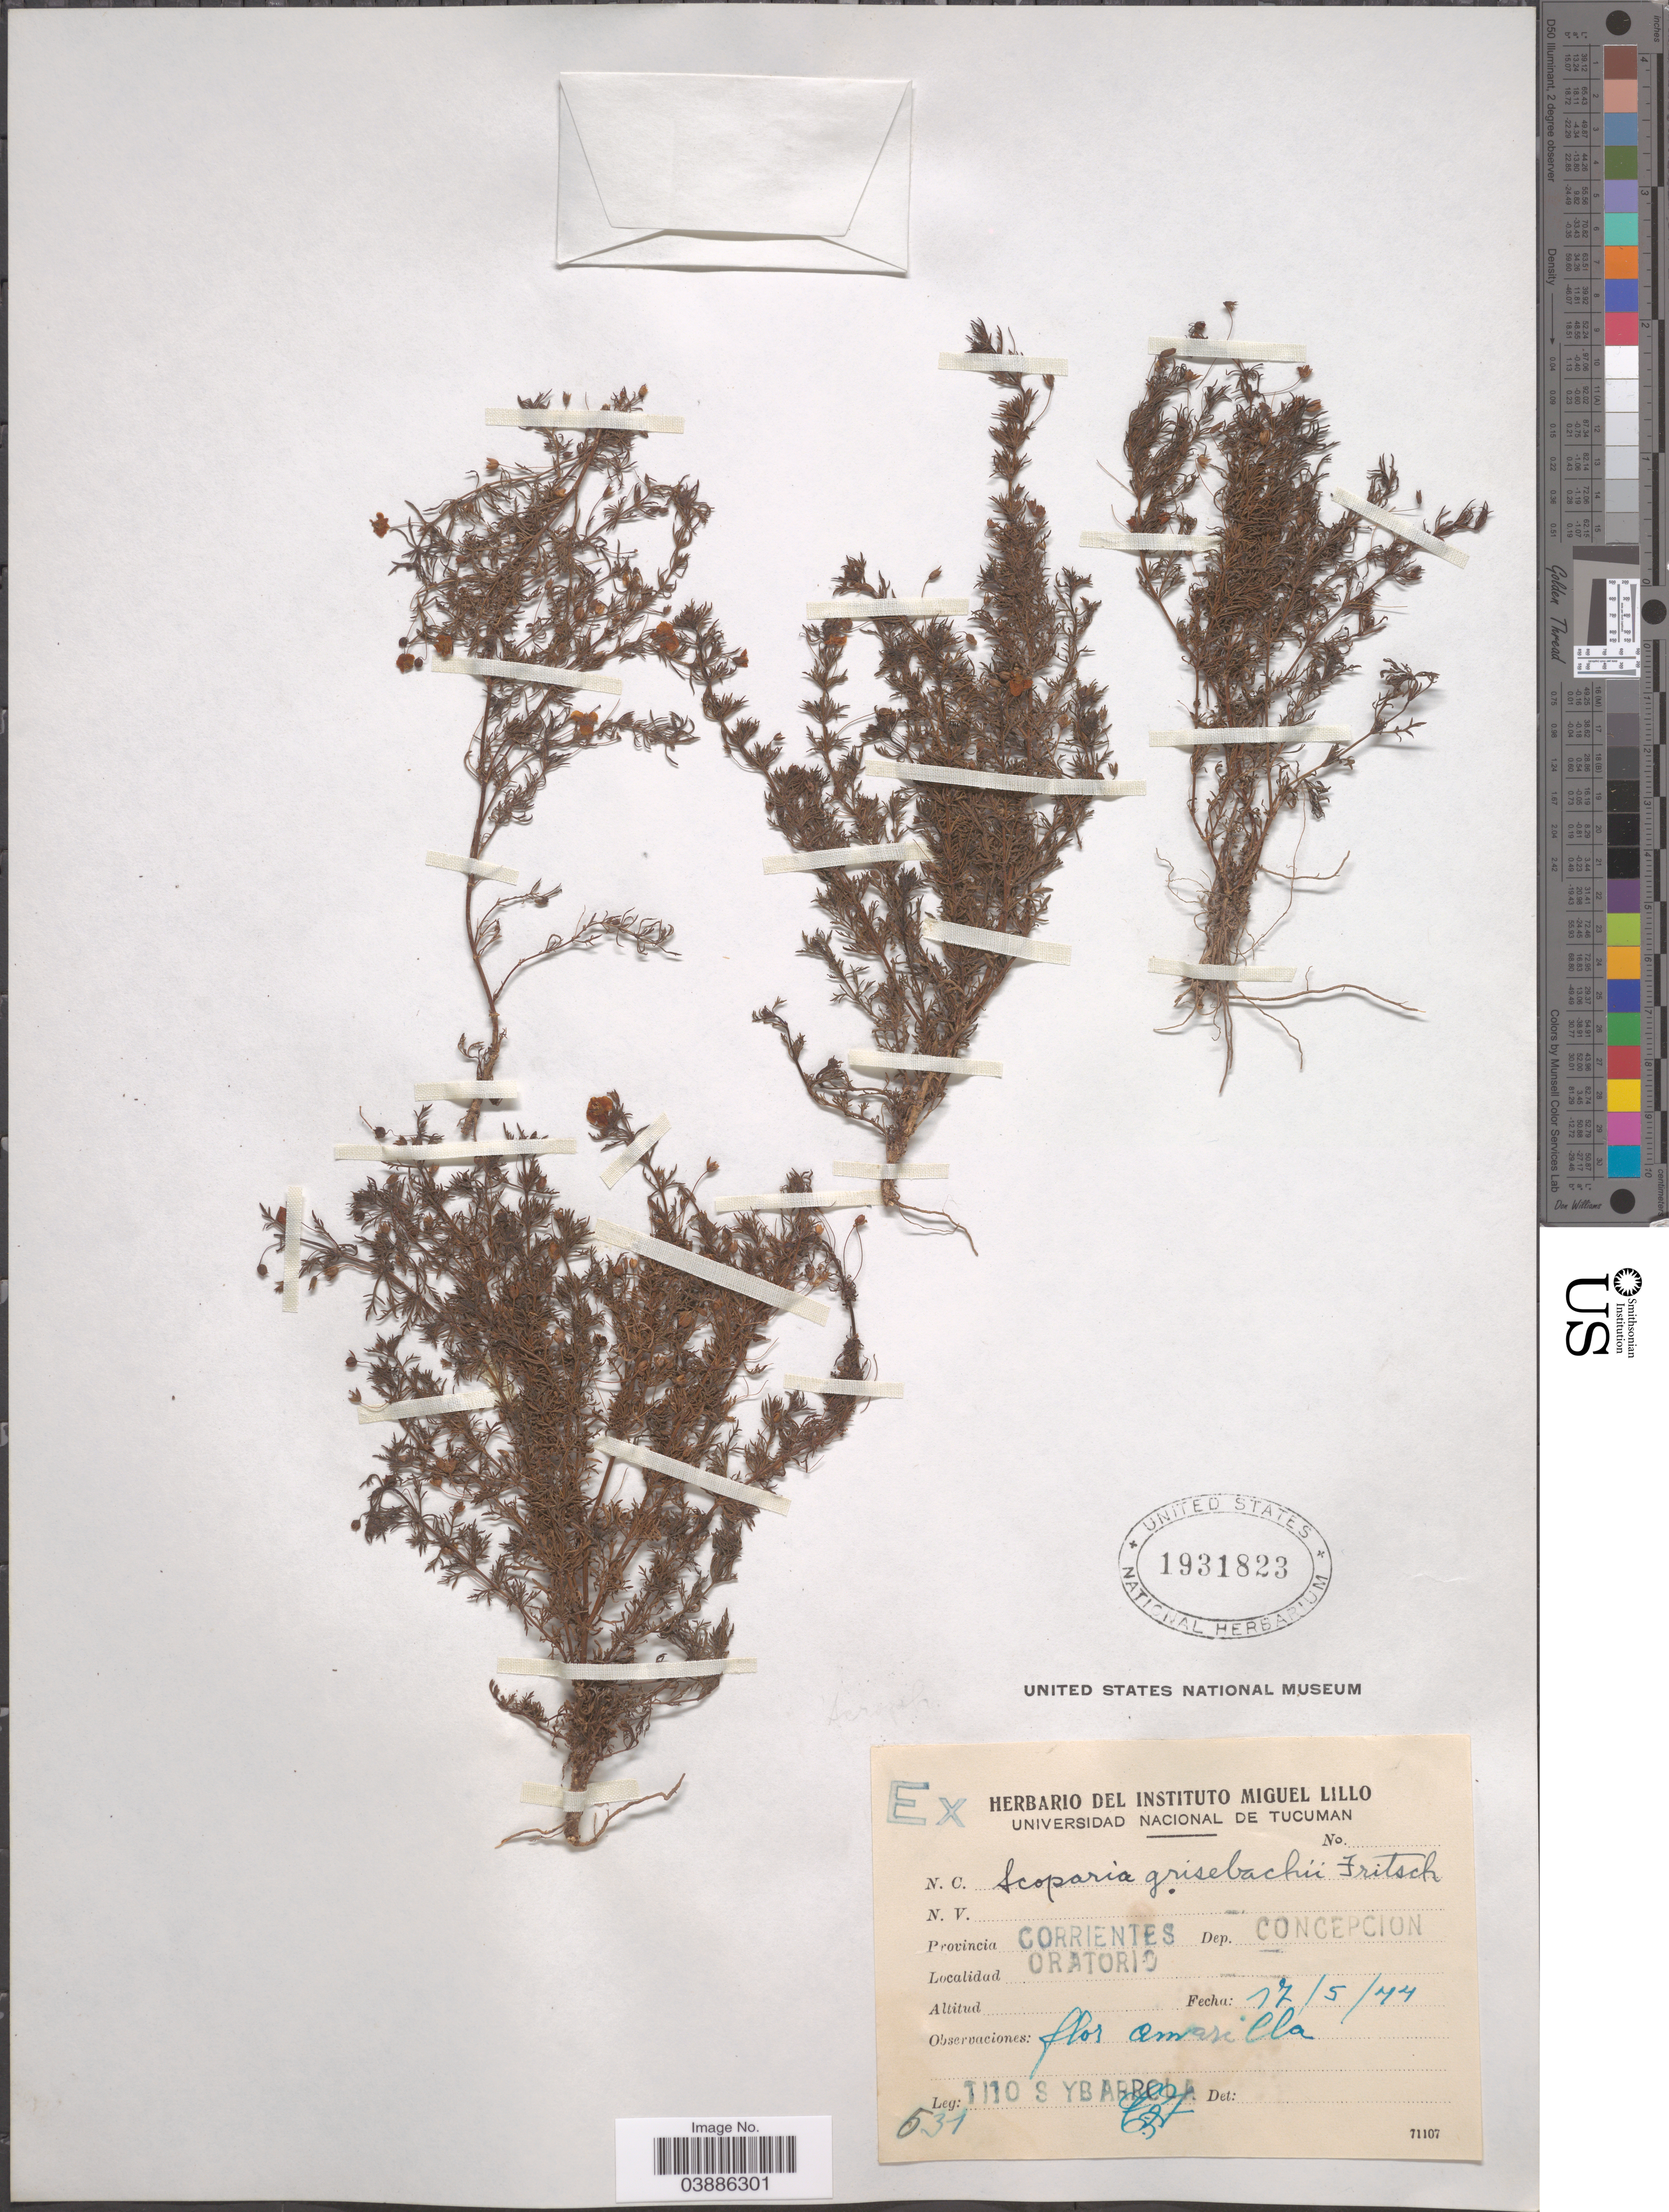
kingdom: Plantae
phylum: Tracheophyta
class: Magnoliopsida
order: Lamiales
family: Plantaginaceae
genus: Scoparia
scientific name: Scoparia grisebachii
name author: Fritsch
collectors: S. Ybarrola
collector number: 1110*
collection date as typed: Transcribed d/m/y: 17/5/44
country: Argentina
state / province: Corrientes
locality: Dep. Concepcion. Oratorio.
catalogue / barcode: US 1931823